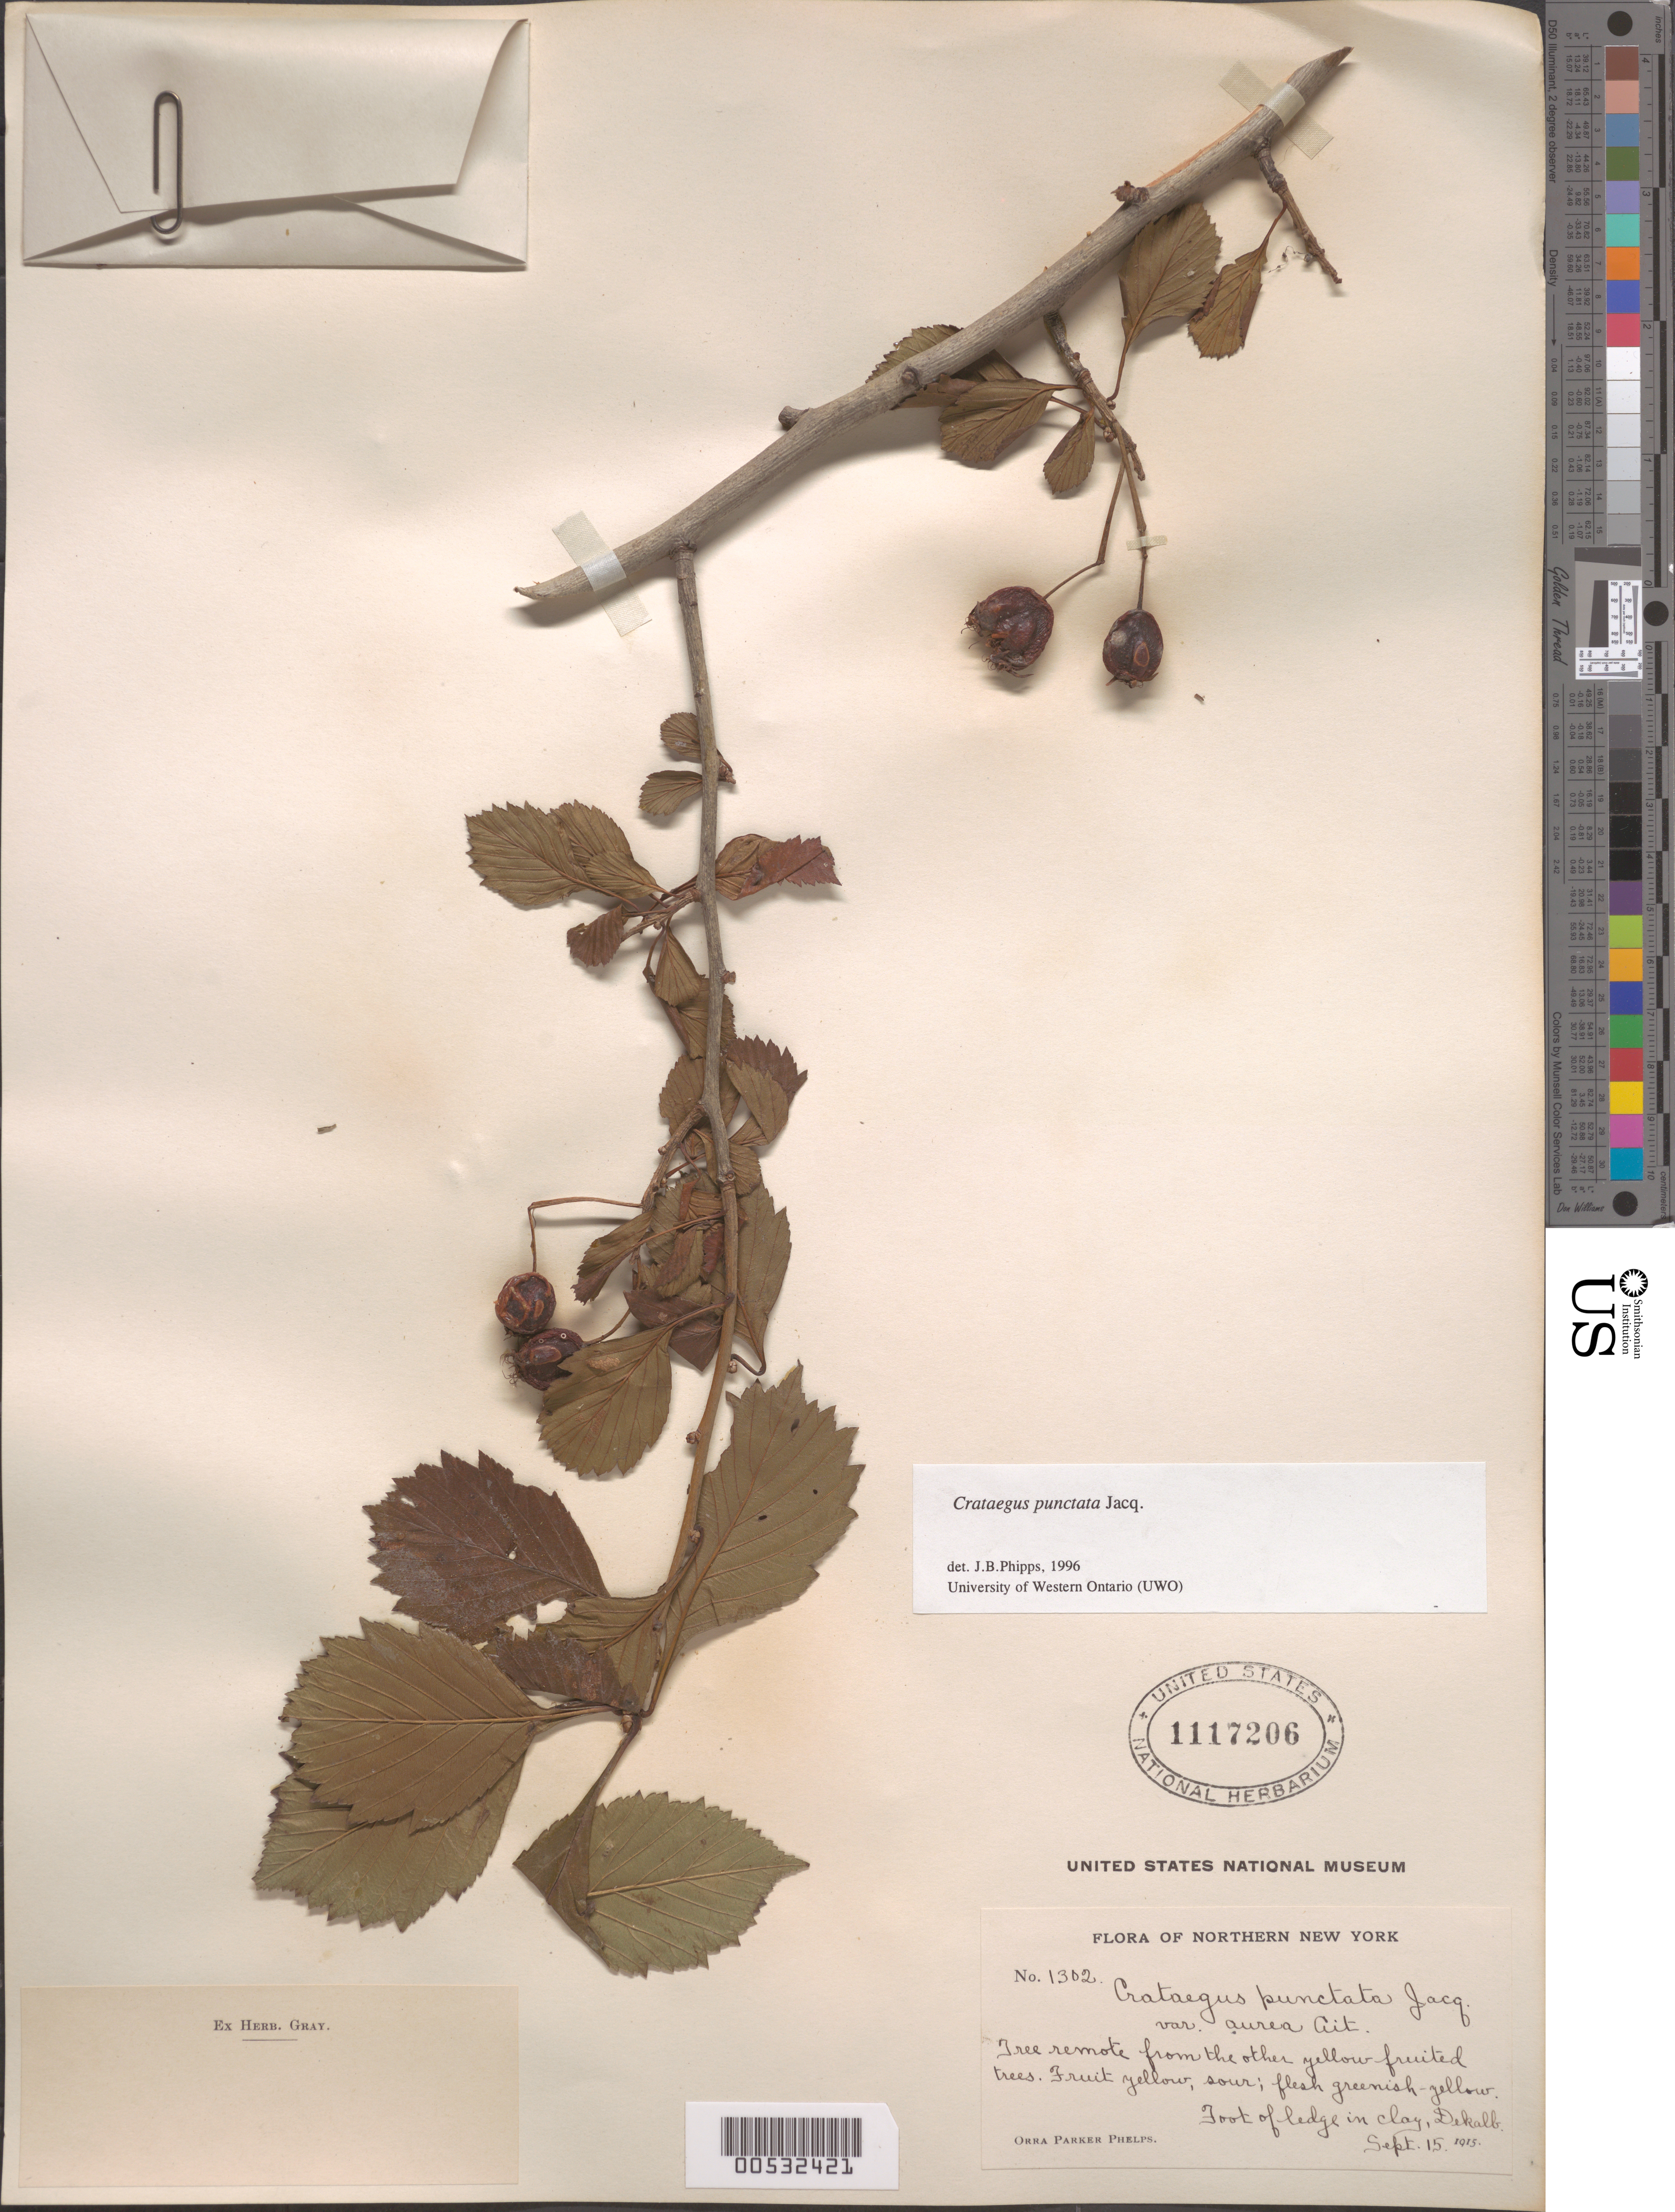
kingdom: Plantae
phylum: Tracheophyta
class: Magnoliopsida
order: Rosales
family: Rosaceae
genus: Crataegus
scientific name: Crataegus punctata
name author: Jacq.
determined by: Phipps, James B., (UWO), University of Western Ontario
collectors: O. P. Phelps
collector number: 1302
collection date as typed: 15 Sep 1915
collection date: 1915-09-15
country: United States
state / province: New York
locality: DeKalb, northern New York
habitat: Foot of ledge in clay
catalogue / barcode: US 1117206